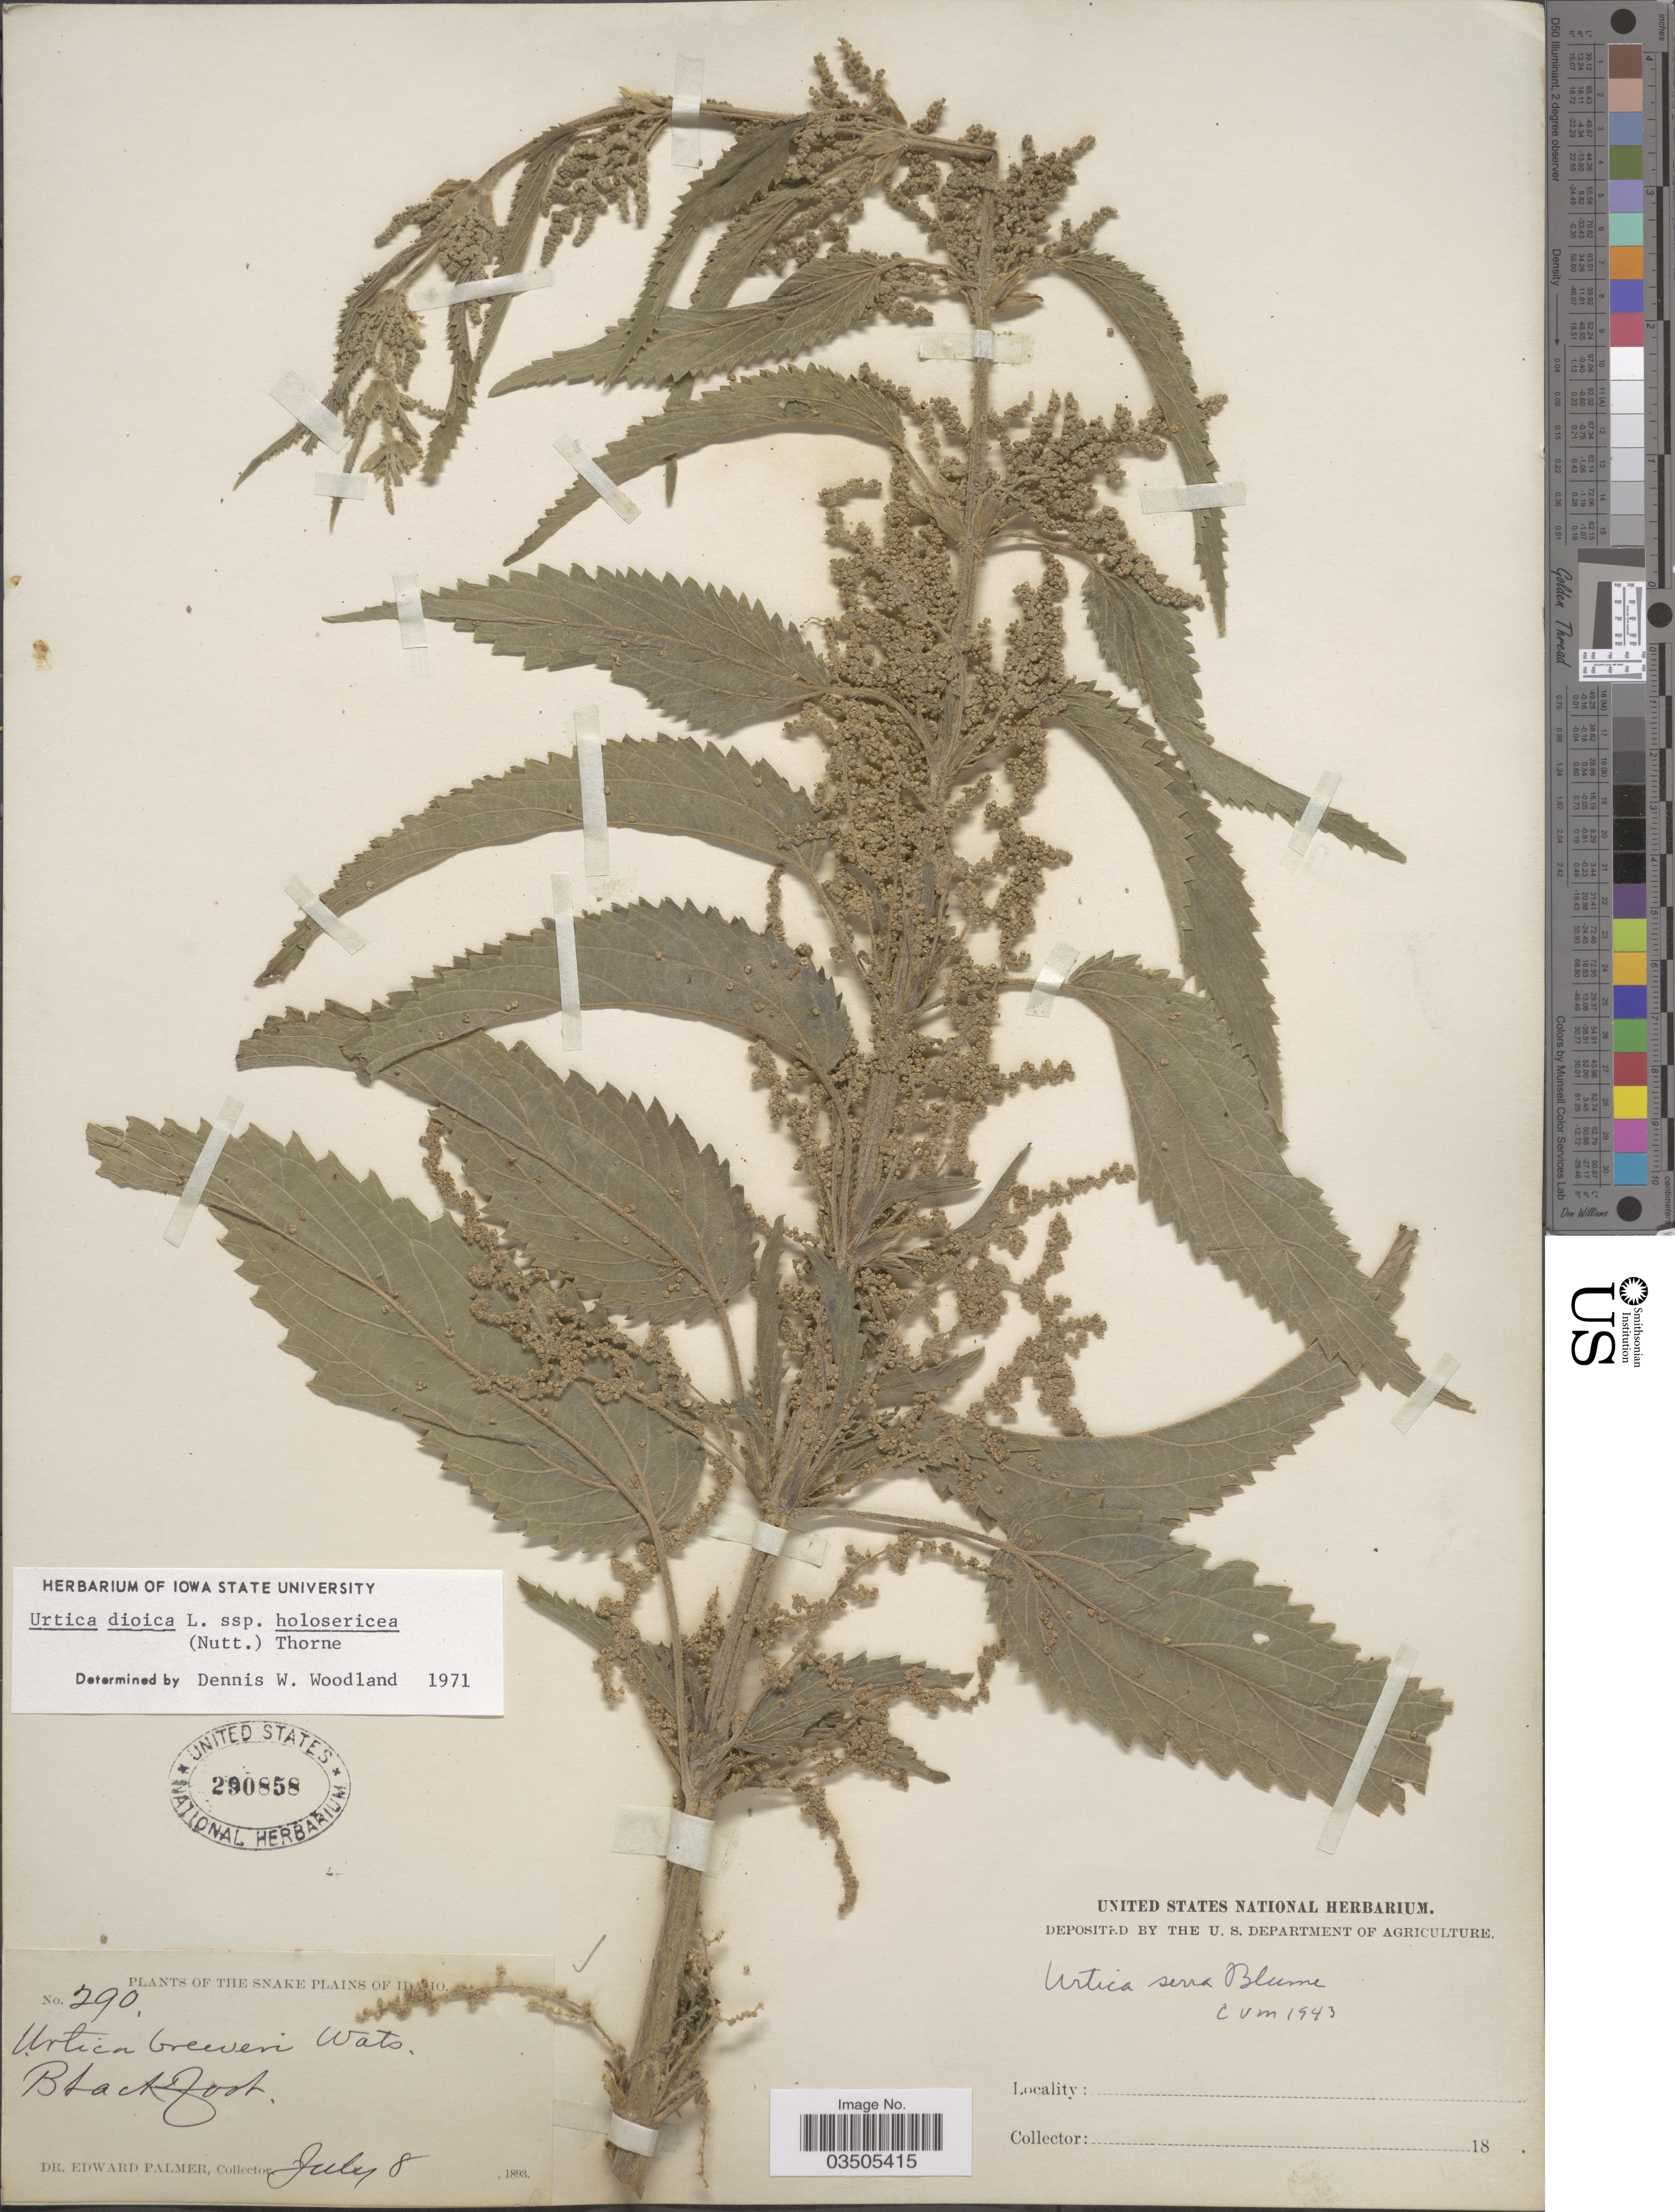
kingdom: Plantae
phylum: Tracheophyta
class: Magnoliopsida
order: Rosales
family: Urticaceae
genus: Urtica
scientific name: Urtica dioica subsp. holosericea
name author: (Nutt.) Thorne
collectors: E. Palmer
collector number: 290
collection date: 1893-07-08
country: United States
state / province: Idaho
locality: Snake Plains of Idaho. Blackfoot.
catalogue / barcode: US 290858